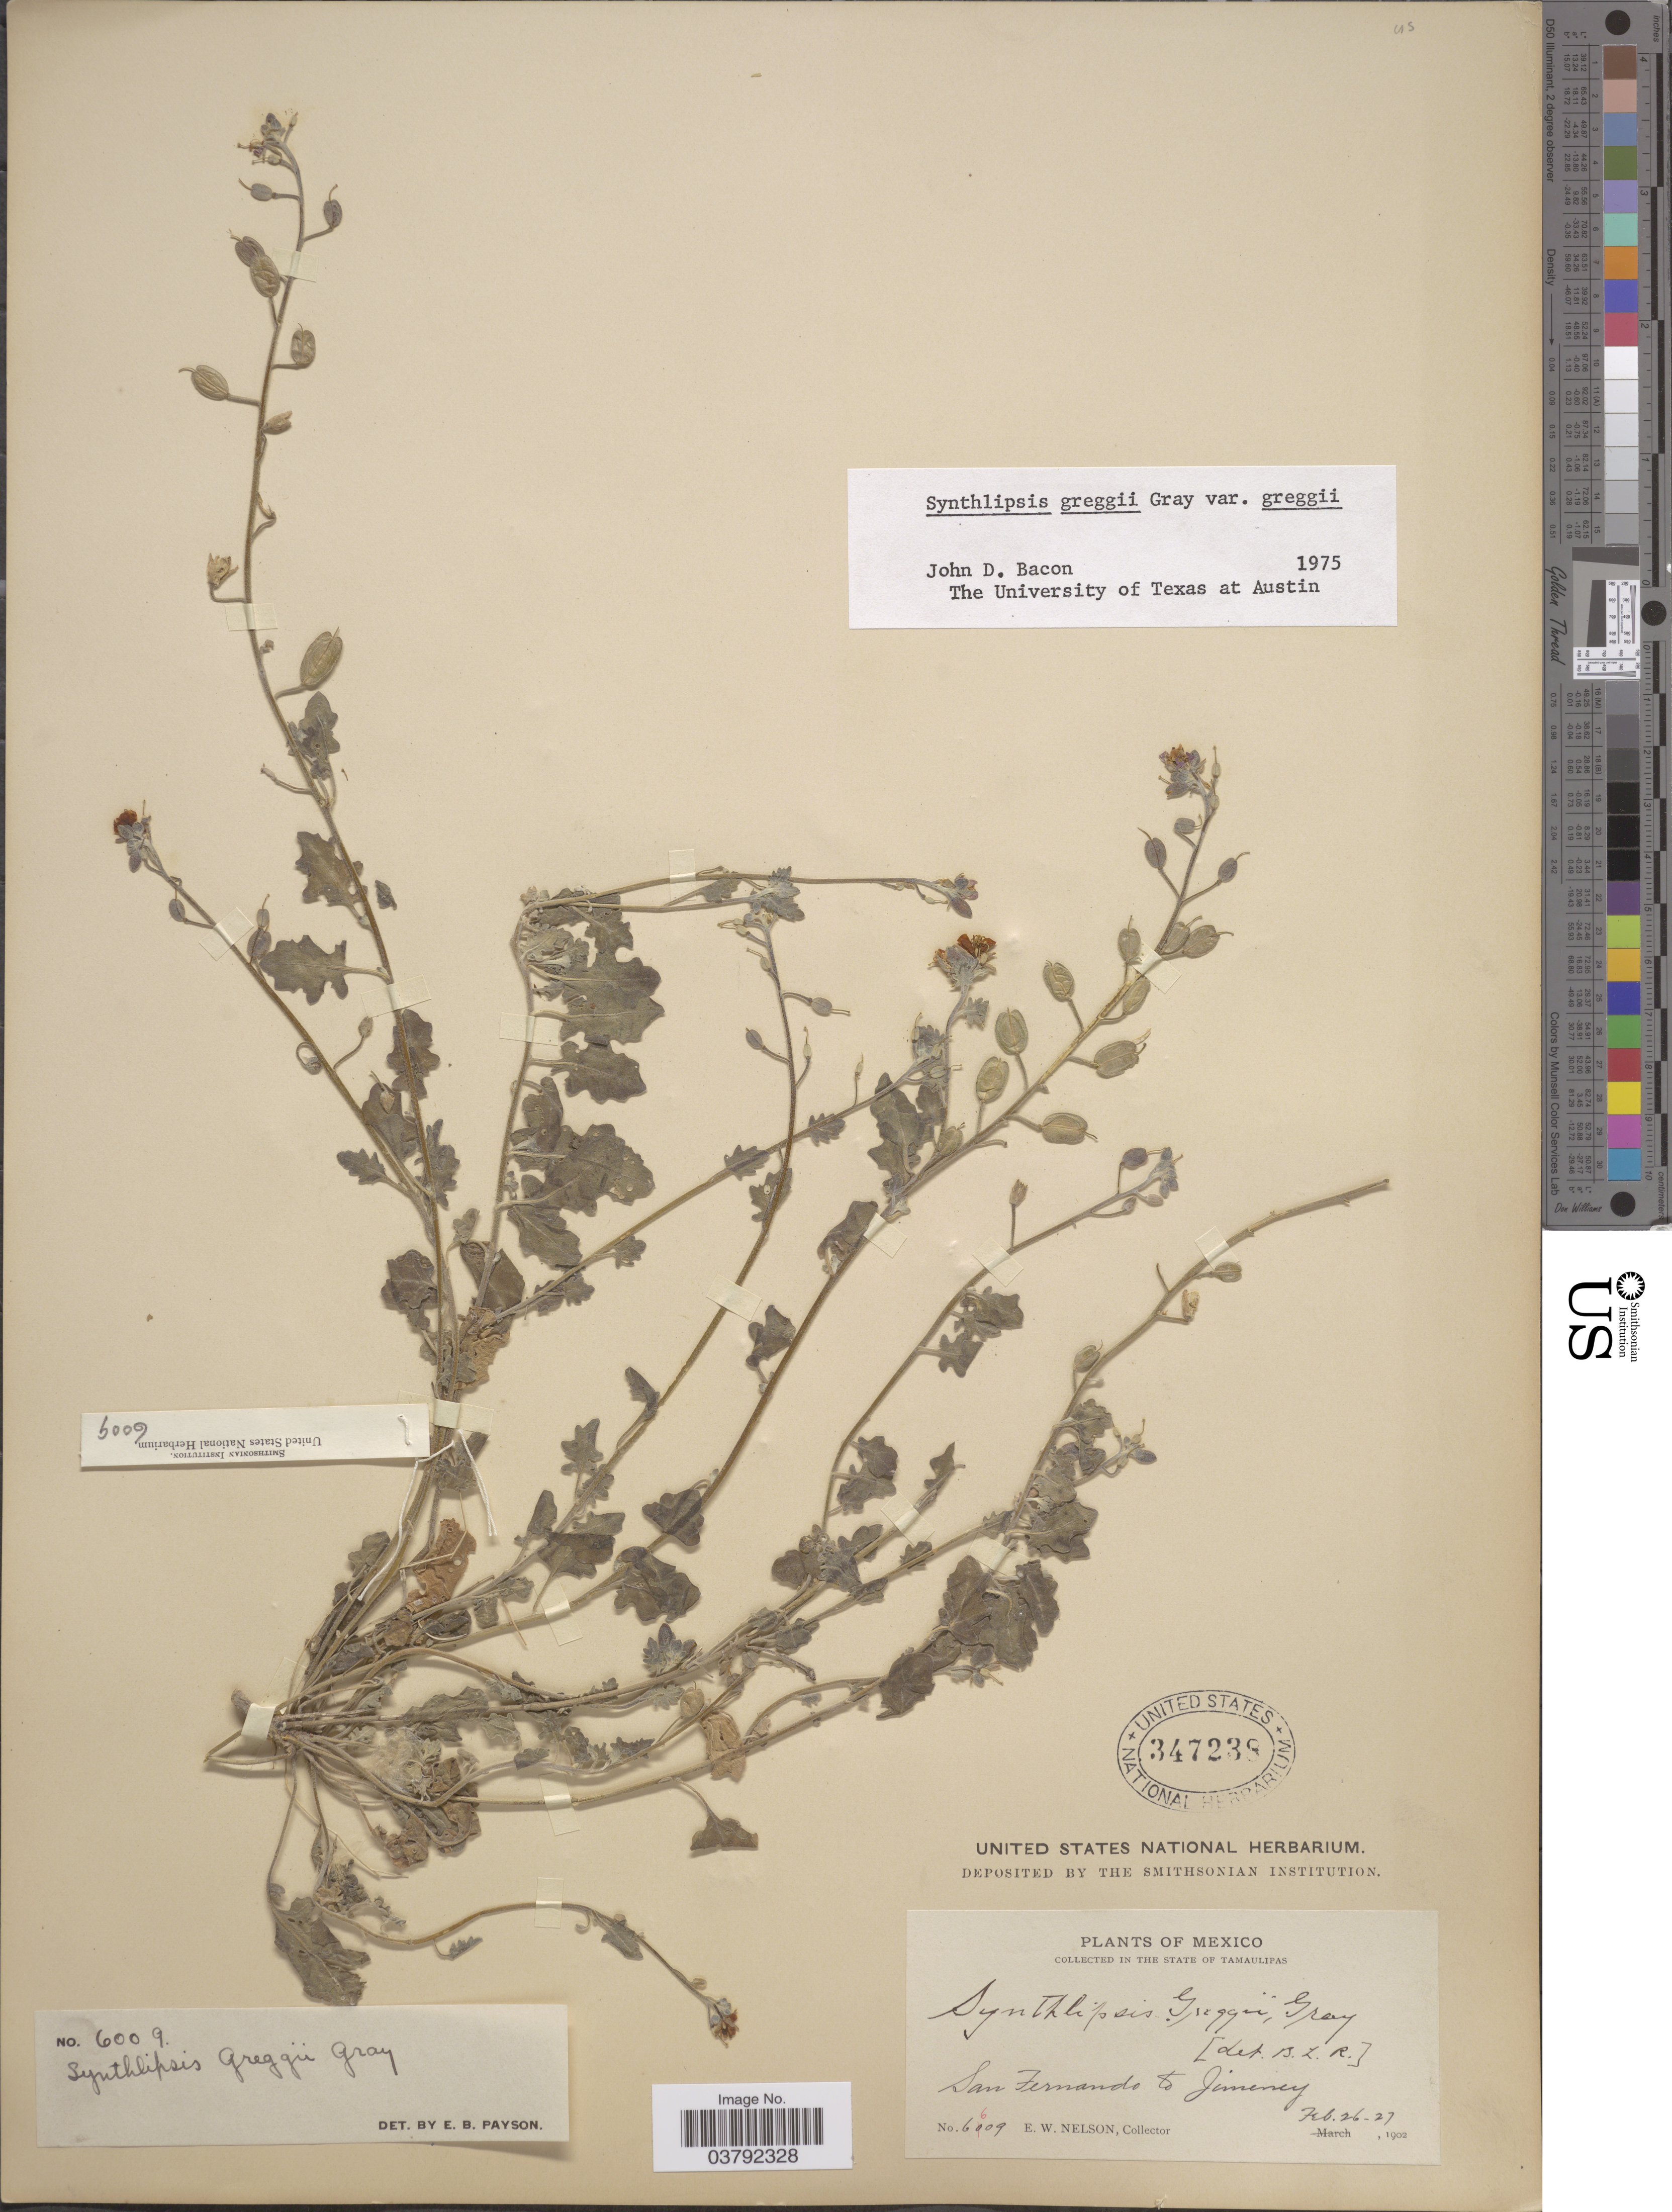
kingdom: Plantae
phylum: Tracheophyta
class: Magnoliopsida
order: Brassicales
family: Brassicaceae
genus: Synthlipsis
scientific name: Synthlipsis greggii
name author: A. Gray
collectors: E. W. Nelson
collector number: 6609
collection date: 1902-02-26/1902-02-27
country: Mexico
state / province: Tamaulipas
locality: San Fernando & Jimenez.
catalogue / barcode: US 347238